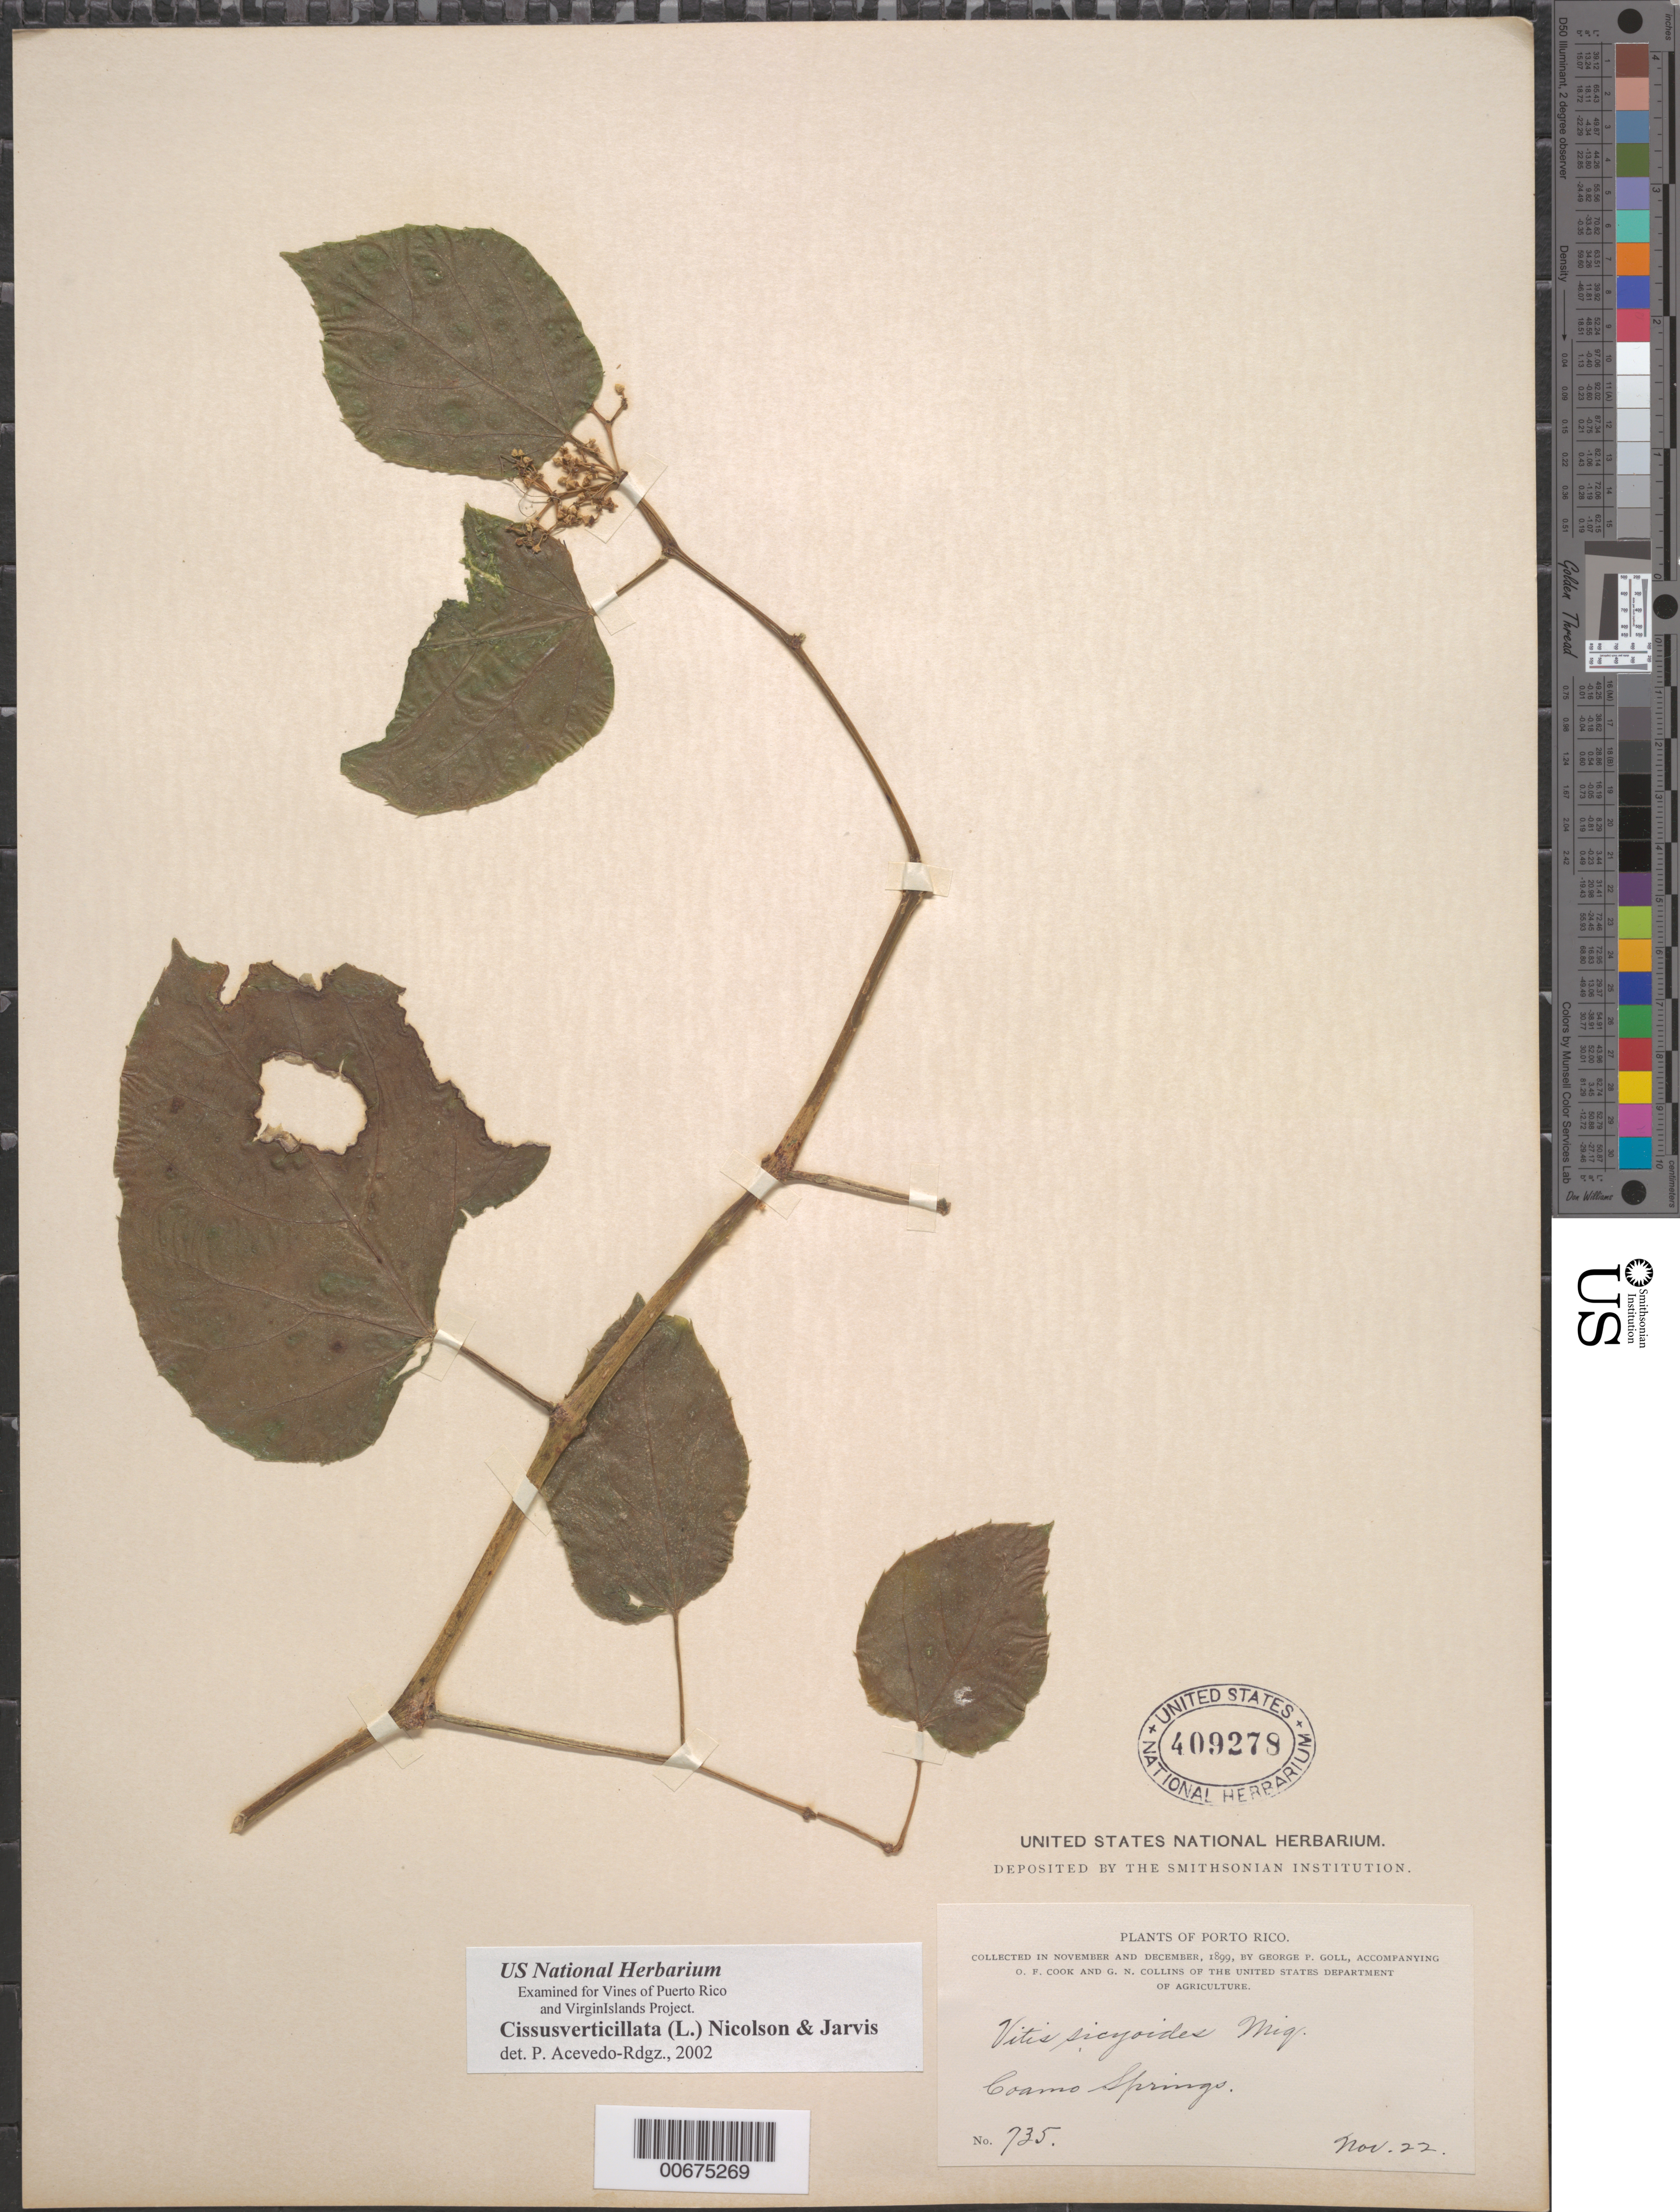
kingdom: Plantae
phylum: Tracheophyta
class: Magnoliopsida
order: Vitales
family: Vitaceae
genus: Cissus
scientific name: Cissus verticillata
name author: (L.) Nicolson & C.E. Jarvis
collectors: G. P. Goll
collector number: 735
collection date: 1899-11-22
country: Puerto Rico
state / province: Coamo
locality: Porto Rico. Coamo Springs.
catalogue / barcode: US 409278